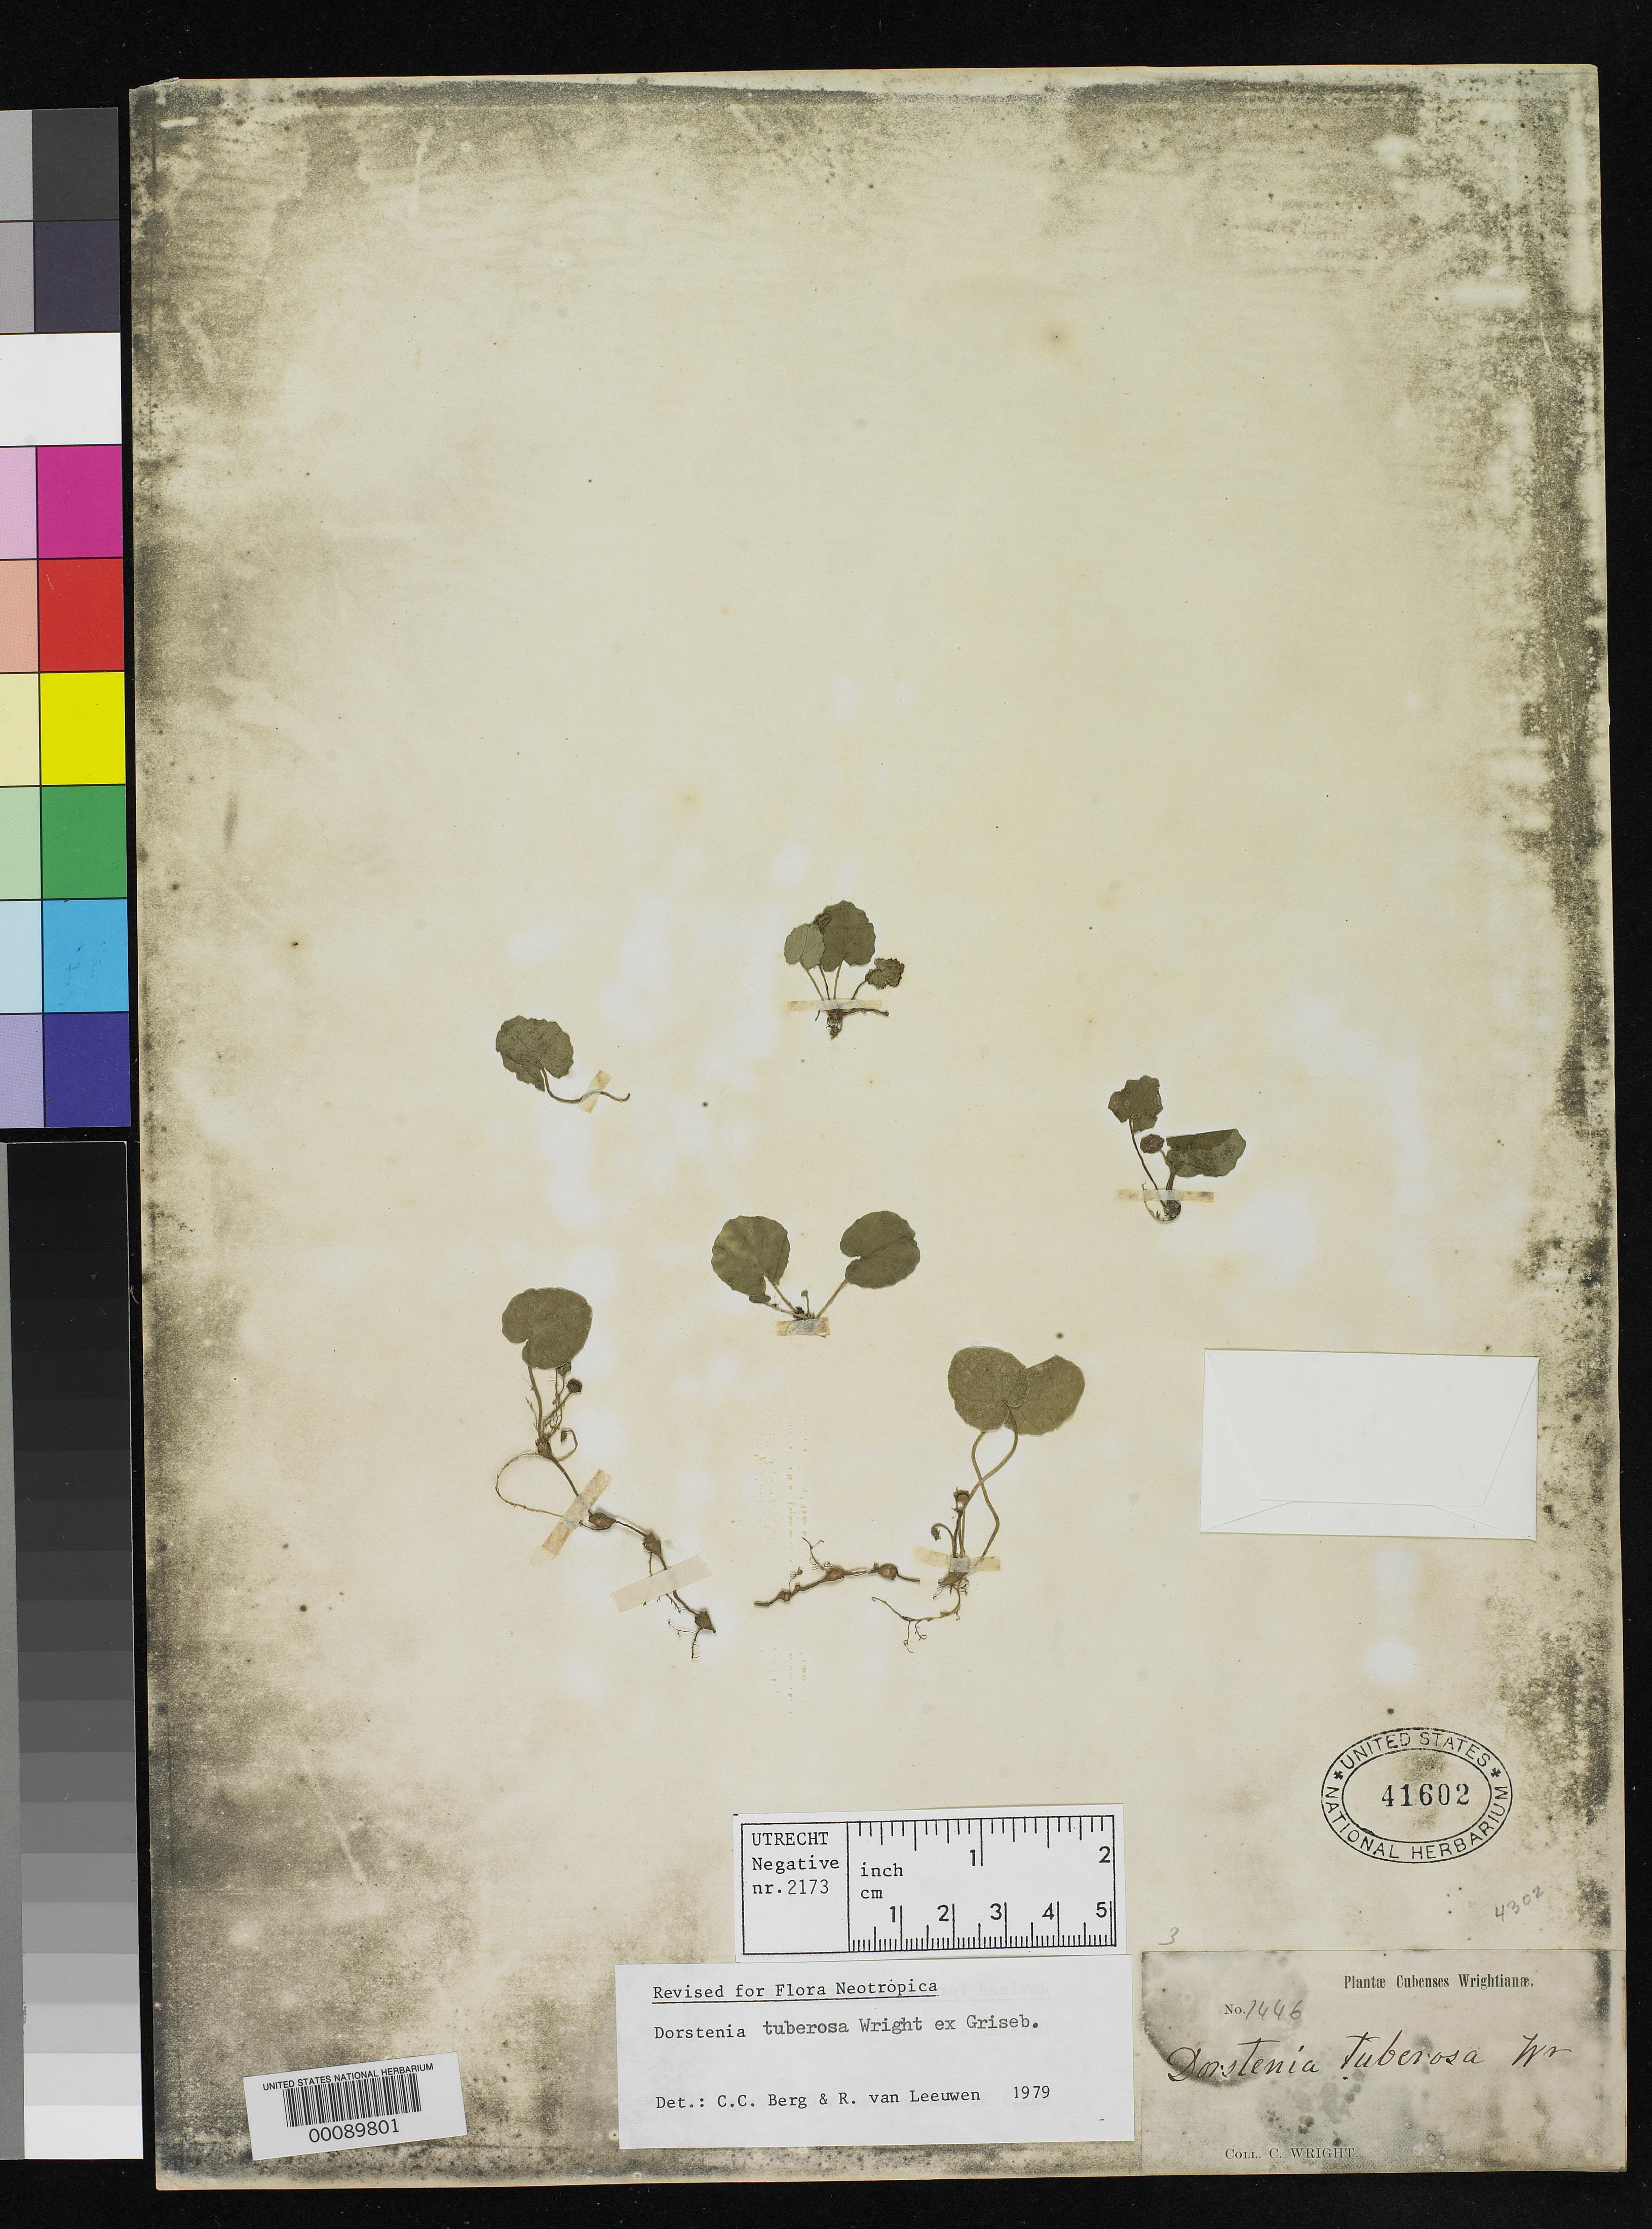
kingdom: Plantae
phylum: Tracheophyta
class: Magnoliopsida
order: Rosales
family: Moraceae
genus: Dorstenia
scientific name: Dorstenia tuberosa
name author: C. Wright ex Griseb.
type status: Type Collection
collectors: C. Wright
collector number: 1446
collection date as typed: Jul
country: Cuba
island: Greater Antilles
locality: Near Monte Verde.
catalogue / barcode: US 41602